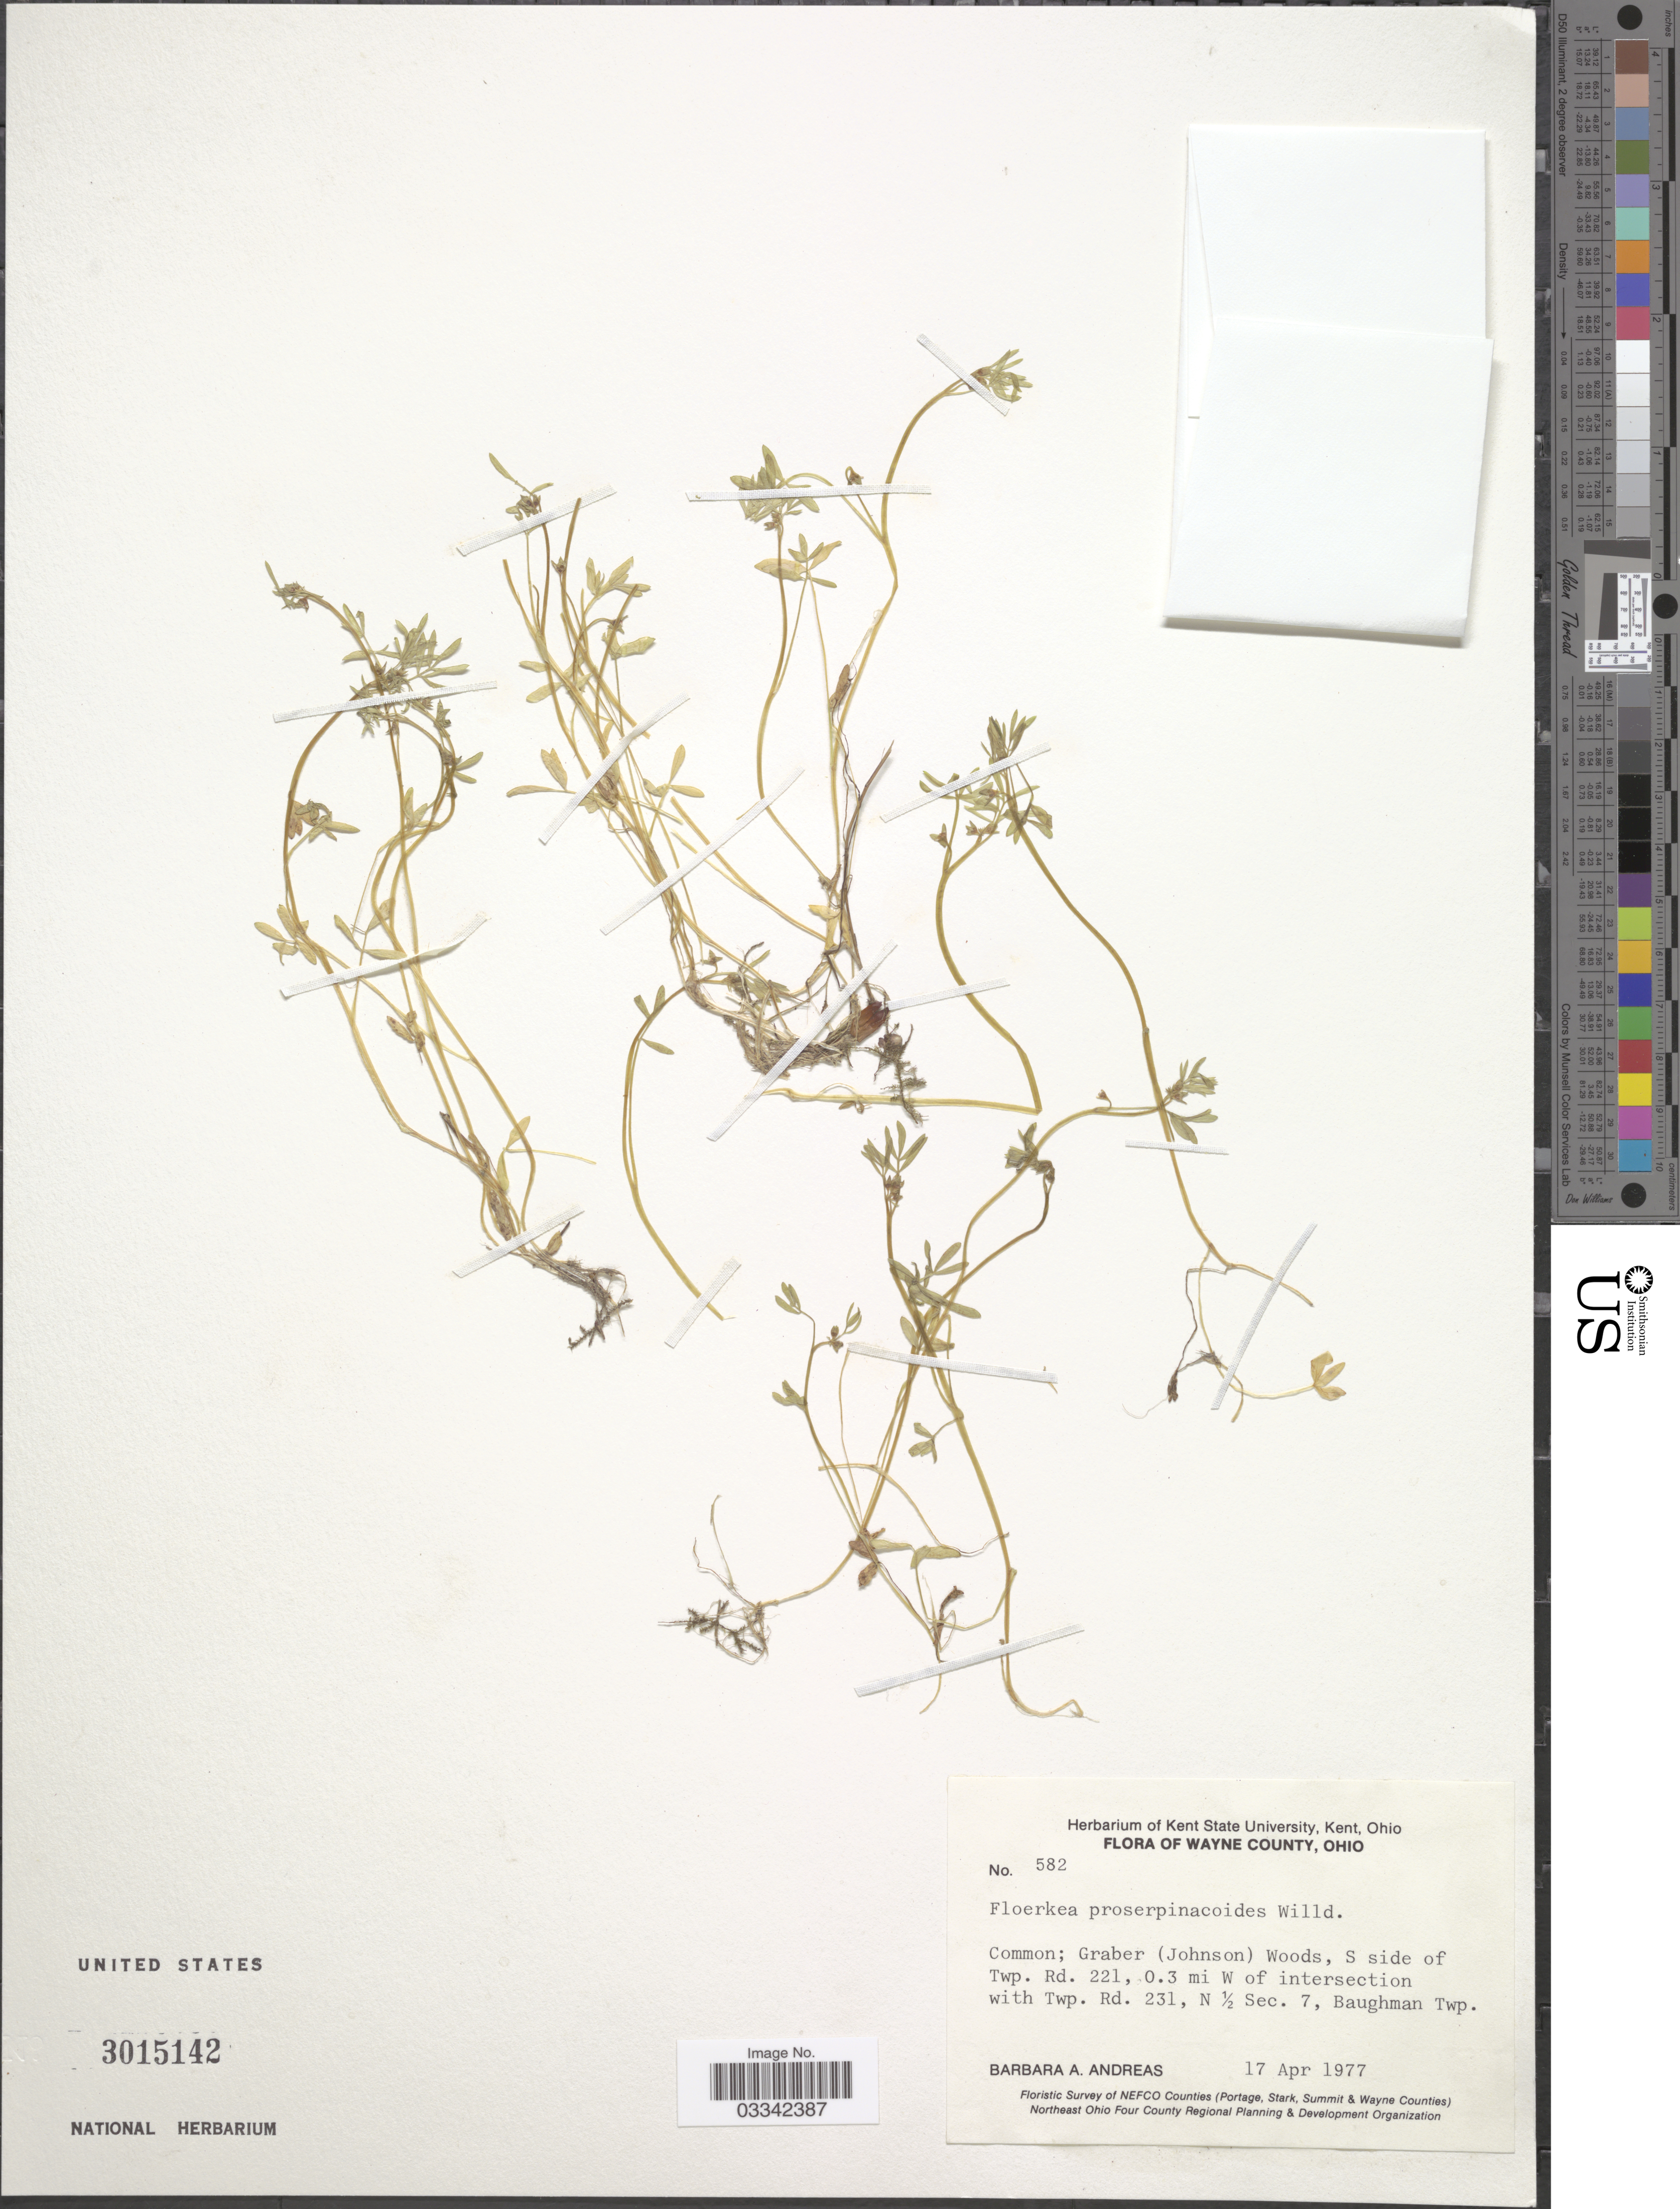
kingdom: Plantae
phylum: Tracheophyta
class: Magnoliopsida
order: Brassicales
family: Limnanthaceae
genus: Floerkea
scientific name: Floerkea proserpinacoides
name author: Willd.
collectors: B. A. Andreas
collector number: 582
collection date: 1977-04-17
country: United States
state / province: Ohio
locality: Wayne County. Graber (Johnson) Woods, S side of Twp. Rd. 221, 0.3 mi W of intersection with Twp. Rd. 231, N ½ Sec. 7, Baughman Twp.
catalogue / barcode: US 3015142